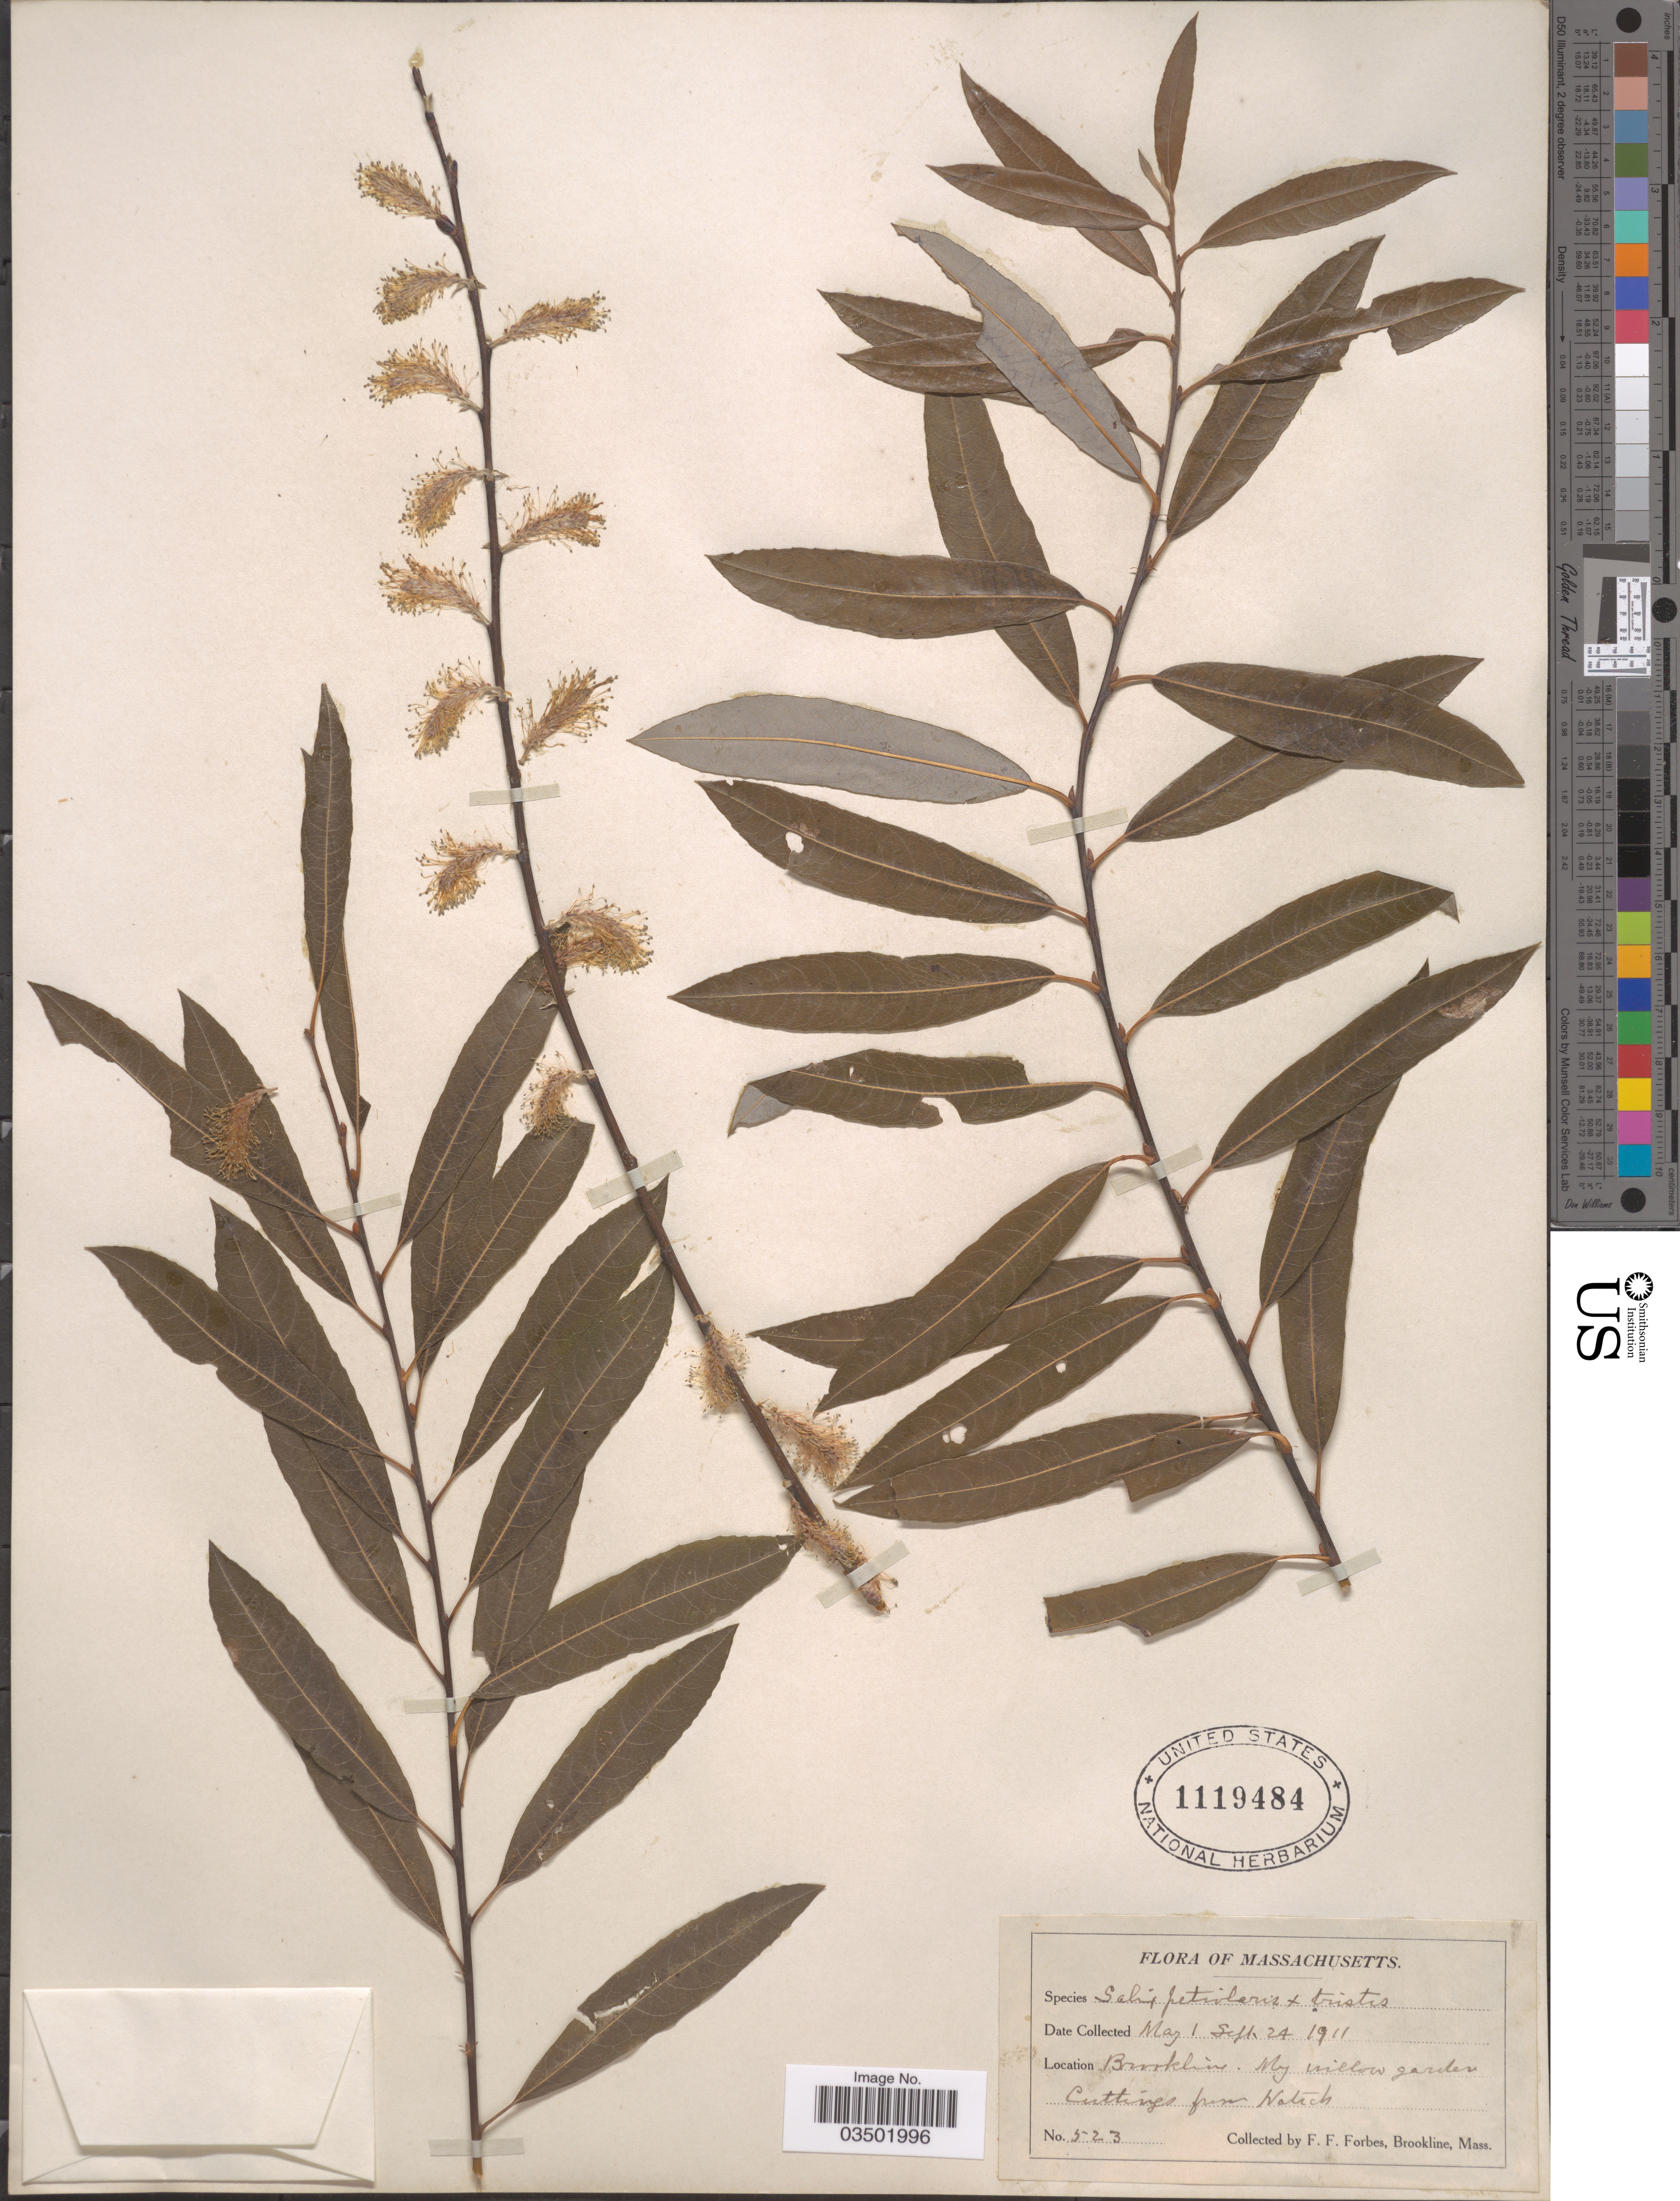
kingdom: Plantae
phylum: Tracheophyta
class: Magnoliopsida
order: Malpighiales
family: Salicaceae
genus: Salix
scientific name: Salix petiolaris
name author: Sm.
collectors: F. Forbes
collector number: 523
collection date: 1911-05-01/1911-09-24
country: United States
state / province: Massachusetts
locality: Brookline. My willow garden. Cuttings from Natick.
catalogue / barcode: US 1119484